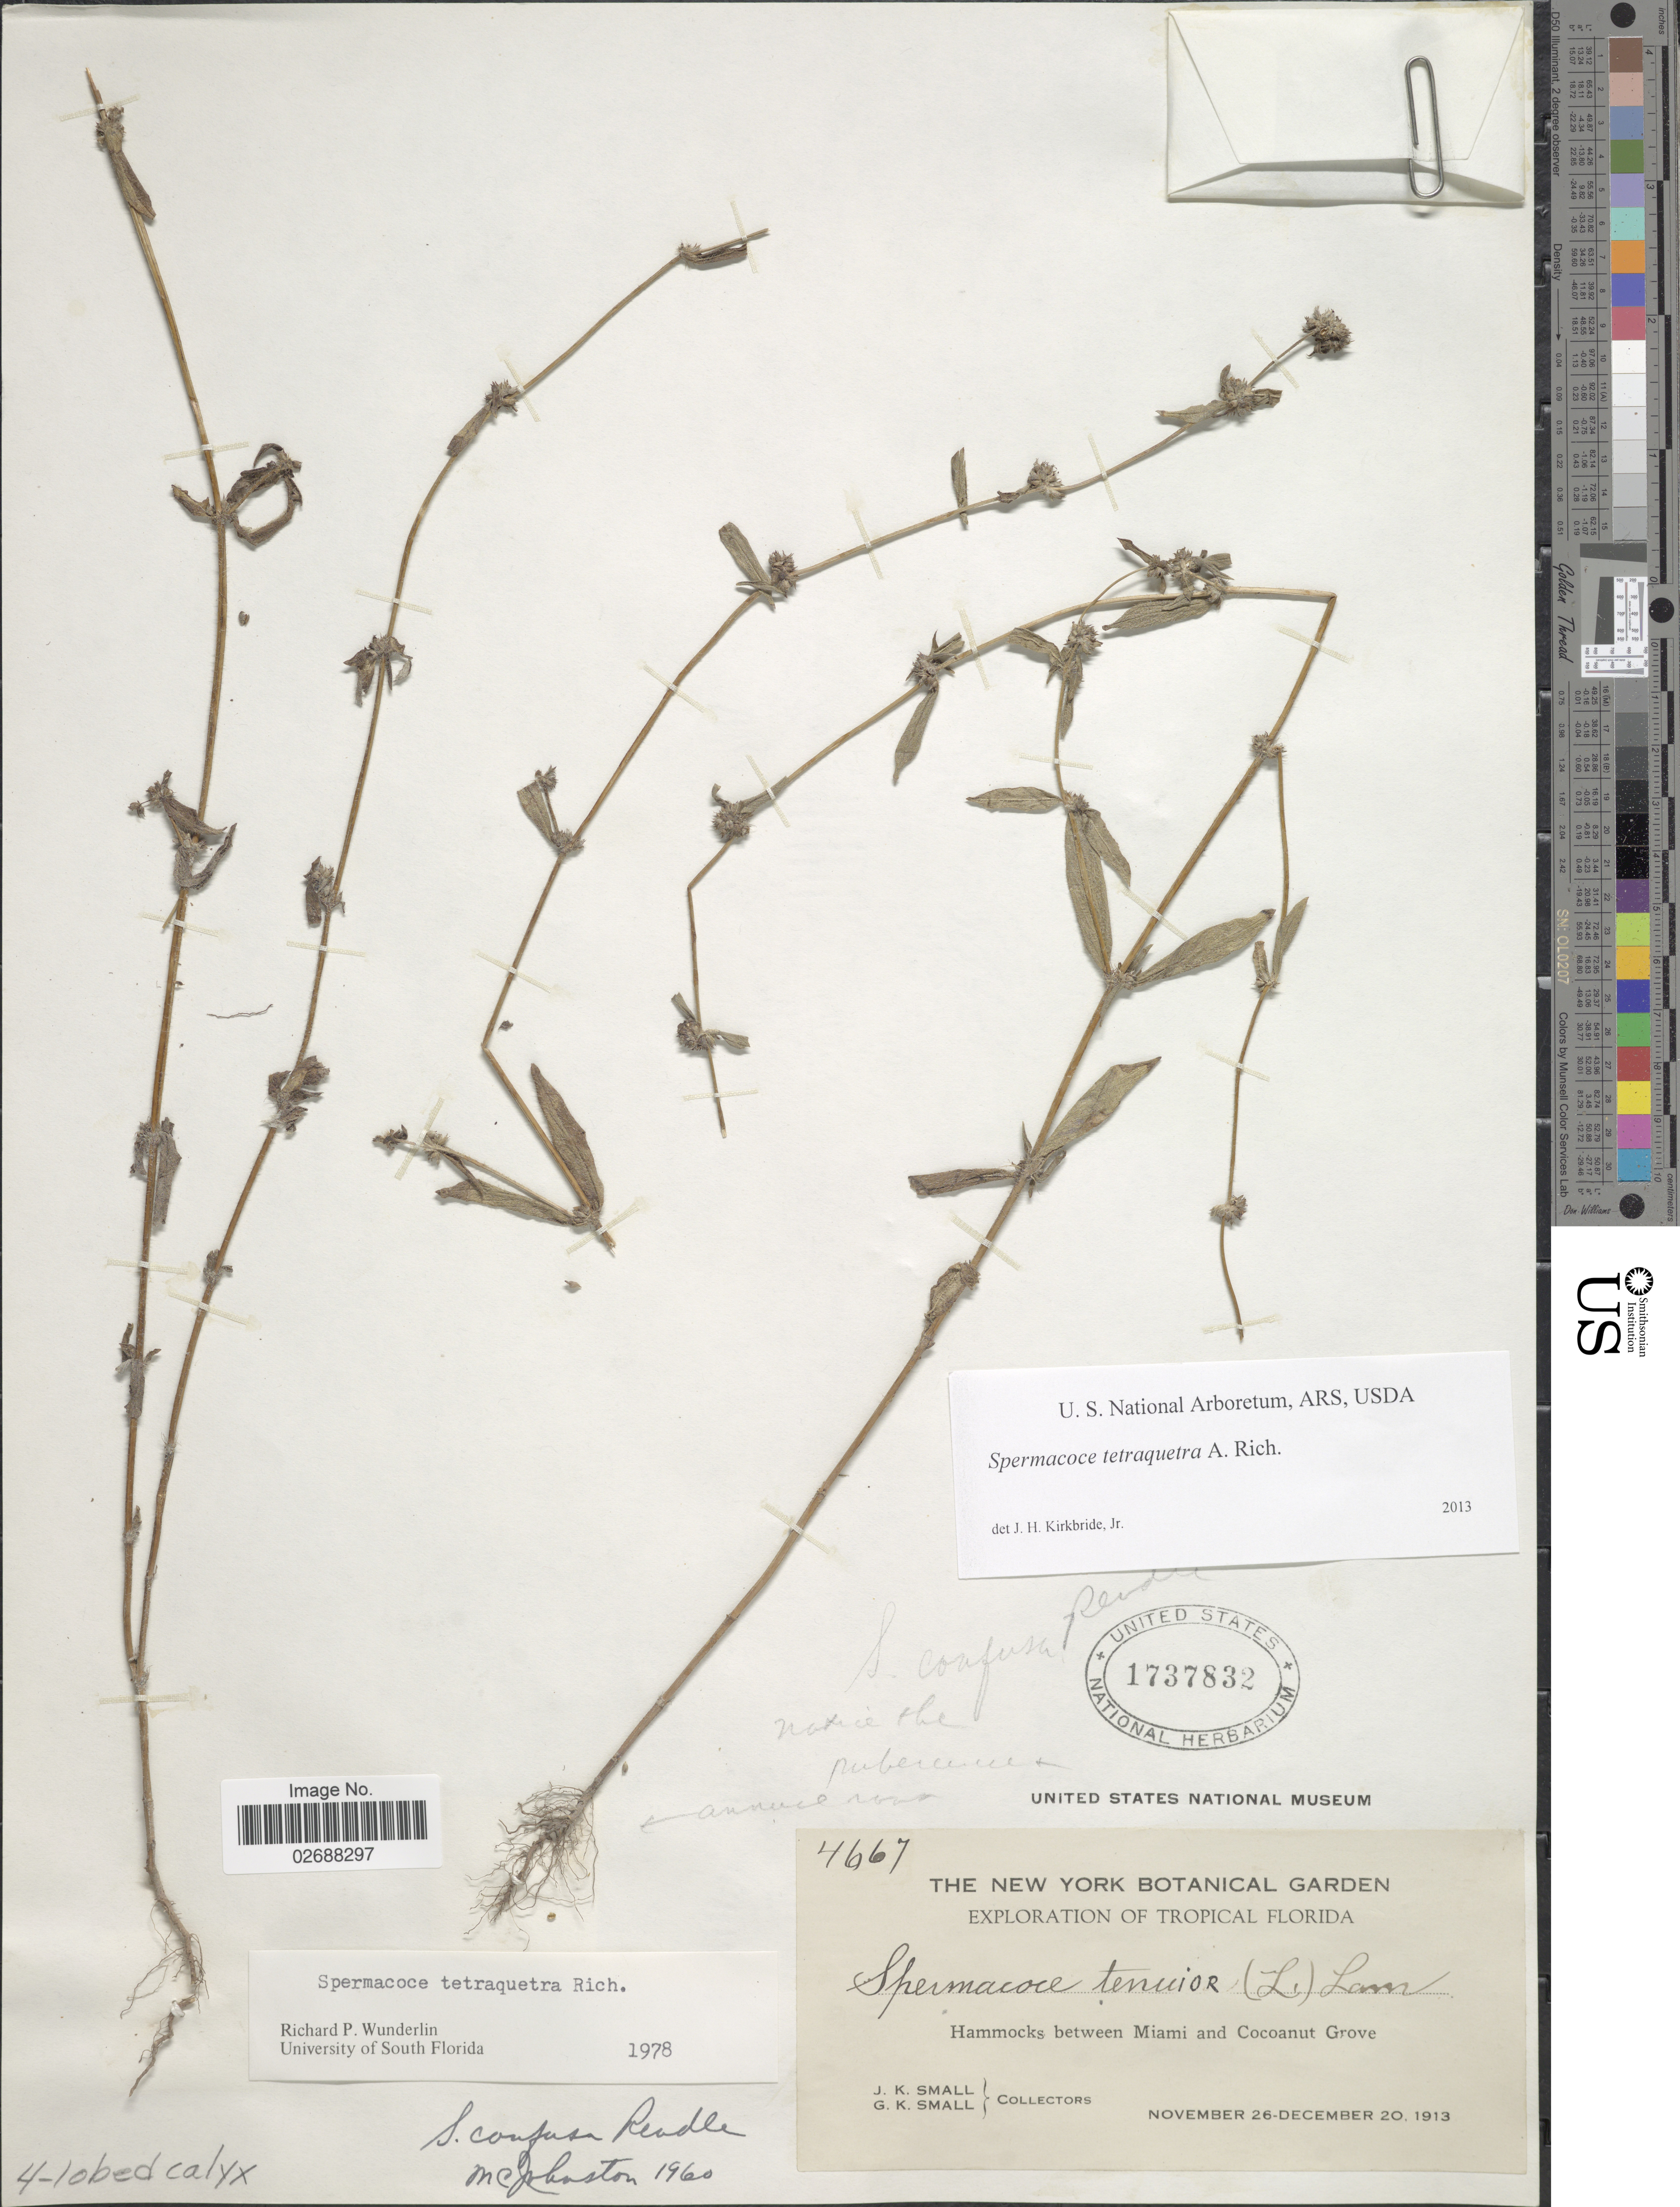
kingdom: Plantae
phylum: Tracheophyta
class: Magnoliopsida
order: Gentianales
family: Rubiaceae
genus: Spermacoce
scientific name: Spermacoce tetraquetra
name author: A. Rich.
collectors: J. K. Small & G. K. Small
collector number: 4667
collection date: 1913-11-26/1913-12-20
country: United States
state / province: Florida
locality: Tropical Florida. Hammocks between Miami and Cocoanut Grove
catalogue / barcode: US 1737832